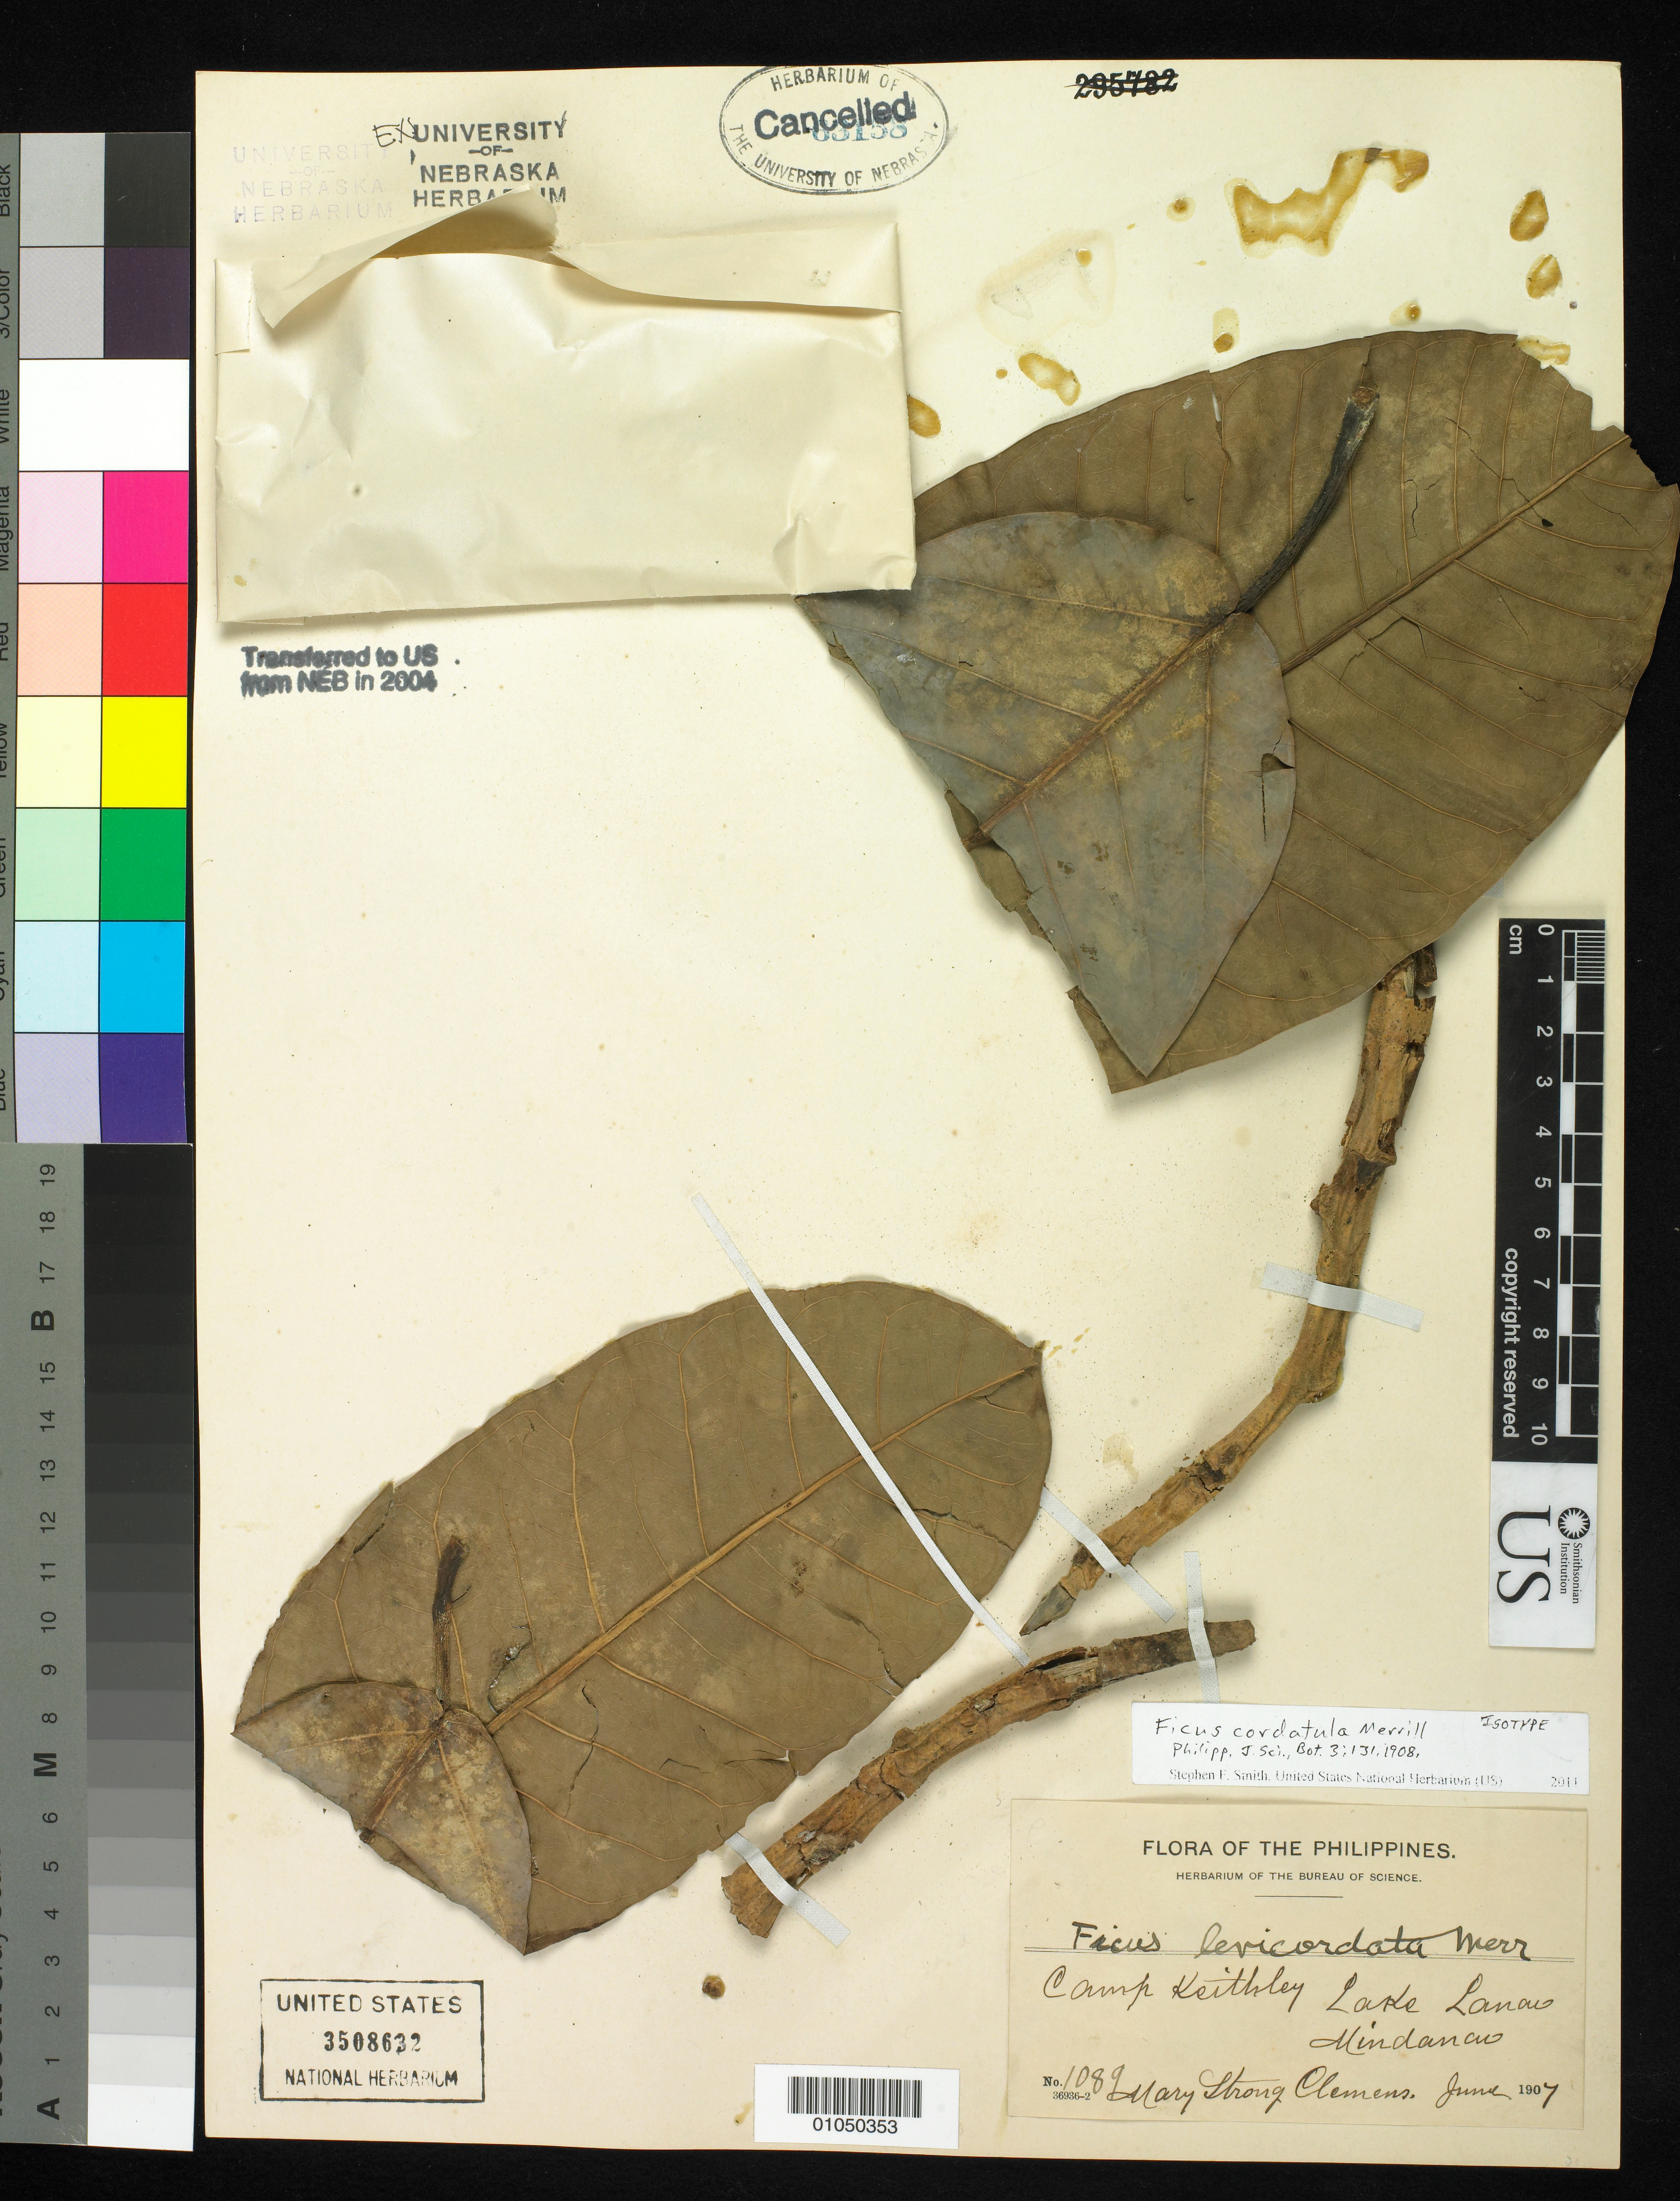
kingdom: Plantae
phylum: Tracheophyta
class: Magnoliopsida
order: Rosales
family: Moraceae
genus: Ficus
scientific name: Ficus cordatula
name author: Merr.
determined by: Smith, Stephen F., (US), NMNH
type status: Isosyntype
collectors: M. S. Clemens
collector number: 1089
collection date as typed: Jun 1907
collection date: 1907-06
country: Philippines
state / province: Muslim Mindanao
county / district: Lanao del Sur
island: Mindanao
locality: Camp Keithley, Lake Lanao.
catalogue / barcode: US 3508632